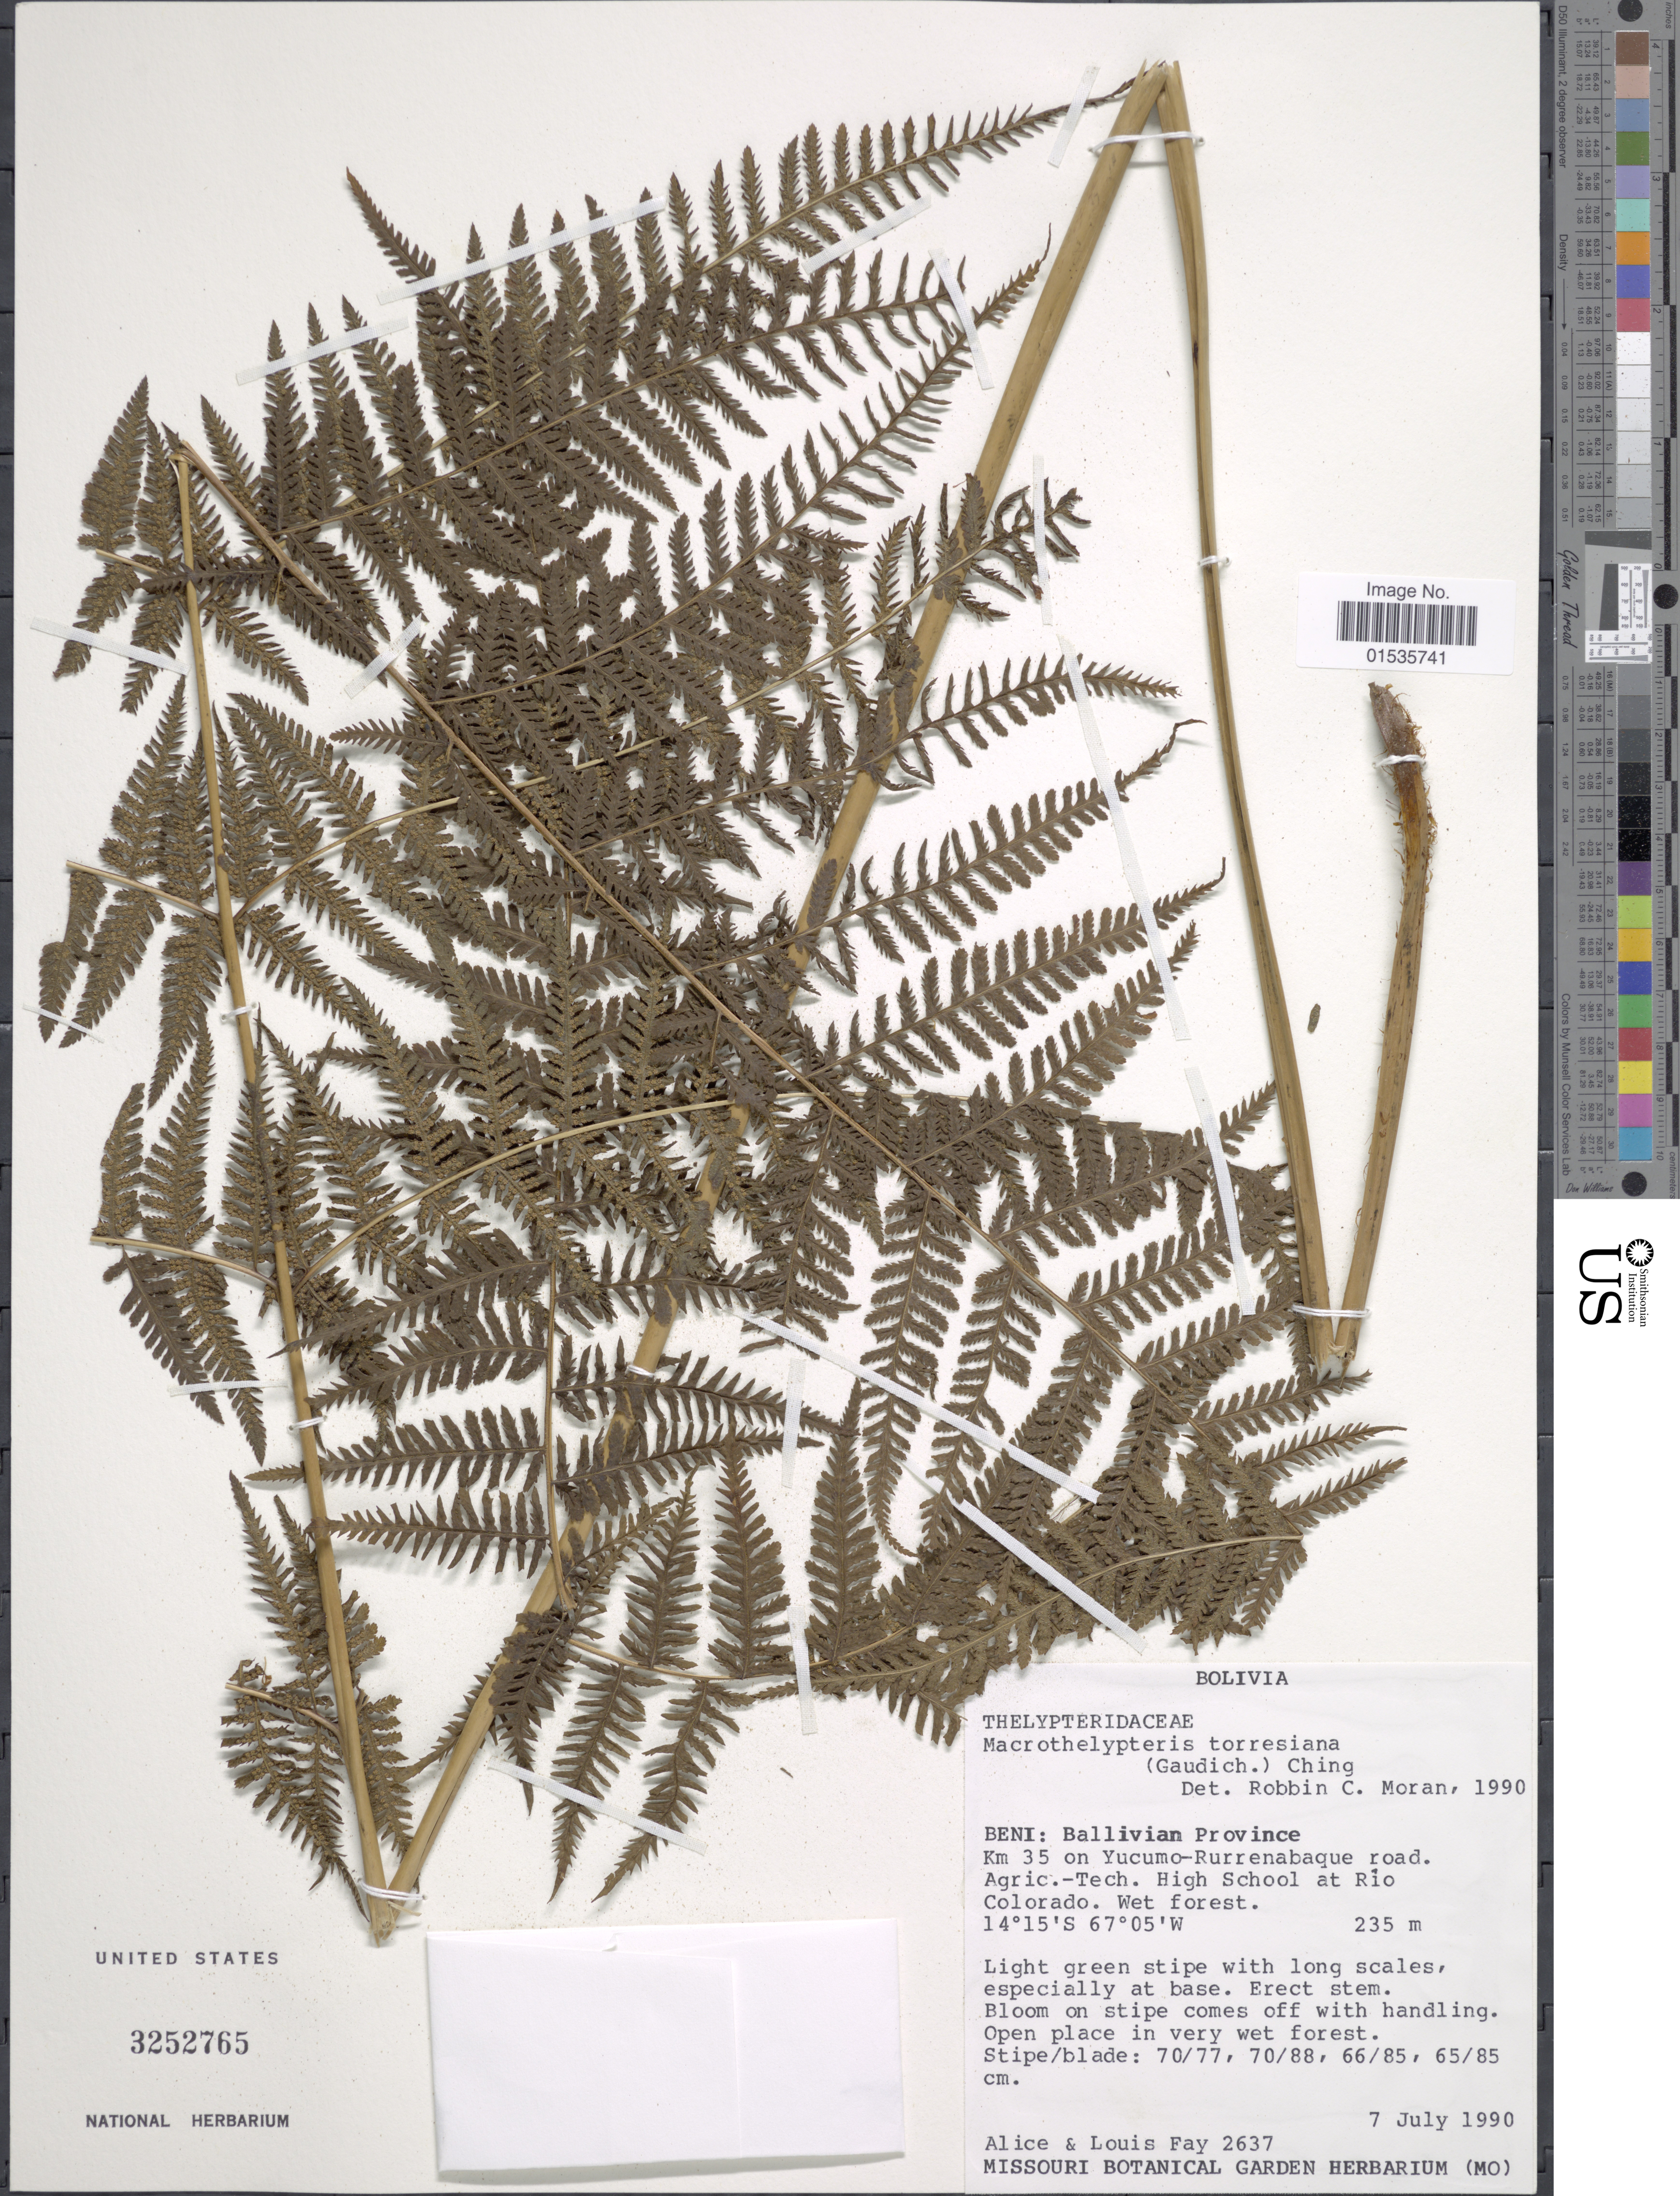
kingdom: Plantae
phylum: Tracheophyta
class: Polypodiopsida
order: Polypodiales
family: Thelypteridaceae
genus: Macrothelypteris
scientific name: Macrothelypteris torresiana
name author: (Gaudich.) Ching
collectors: A. Fay & L. Fay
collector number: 2637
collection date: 1990-07-07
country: Bolivia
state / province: Beni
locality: Bolivia. Beni: Ballivian Province Km 35 on Yumuco-Rurrenabaque road Agric-Tech, Highschool at Rio Colorado.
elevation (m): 235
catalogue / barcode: US 3252765